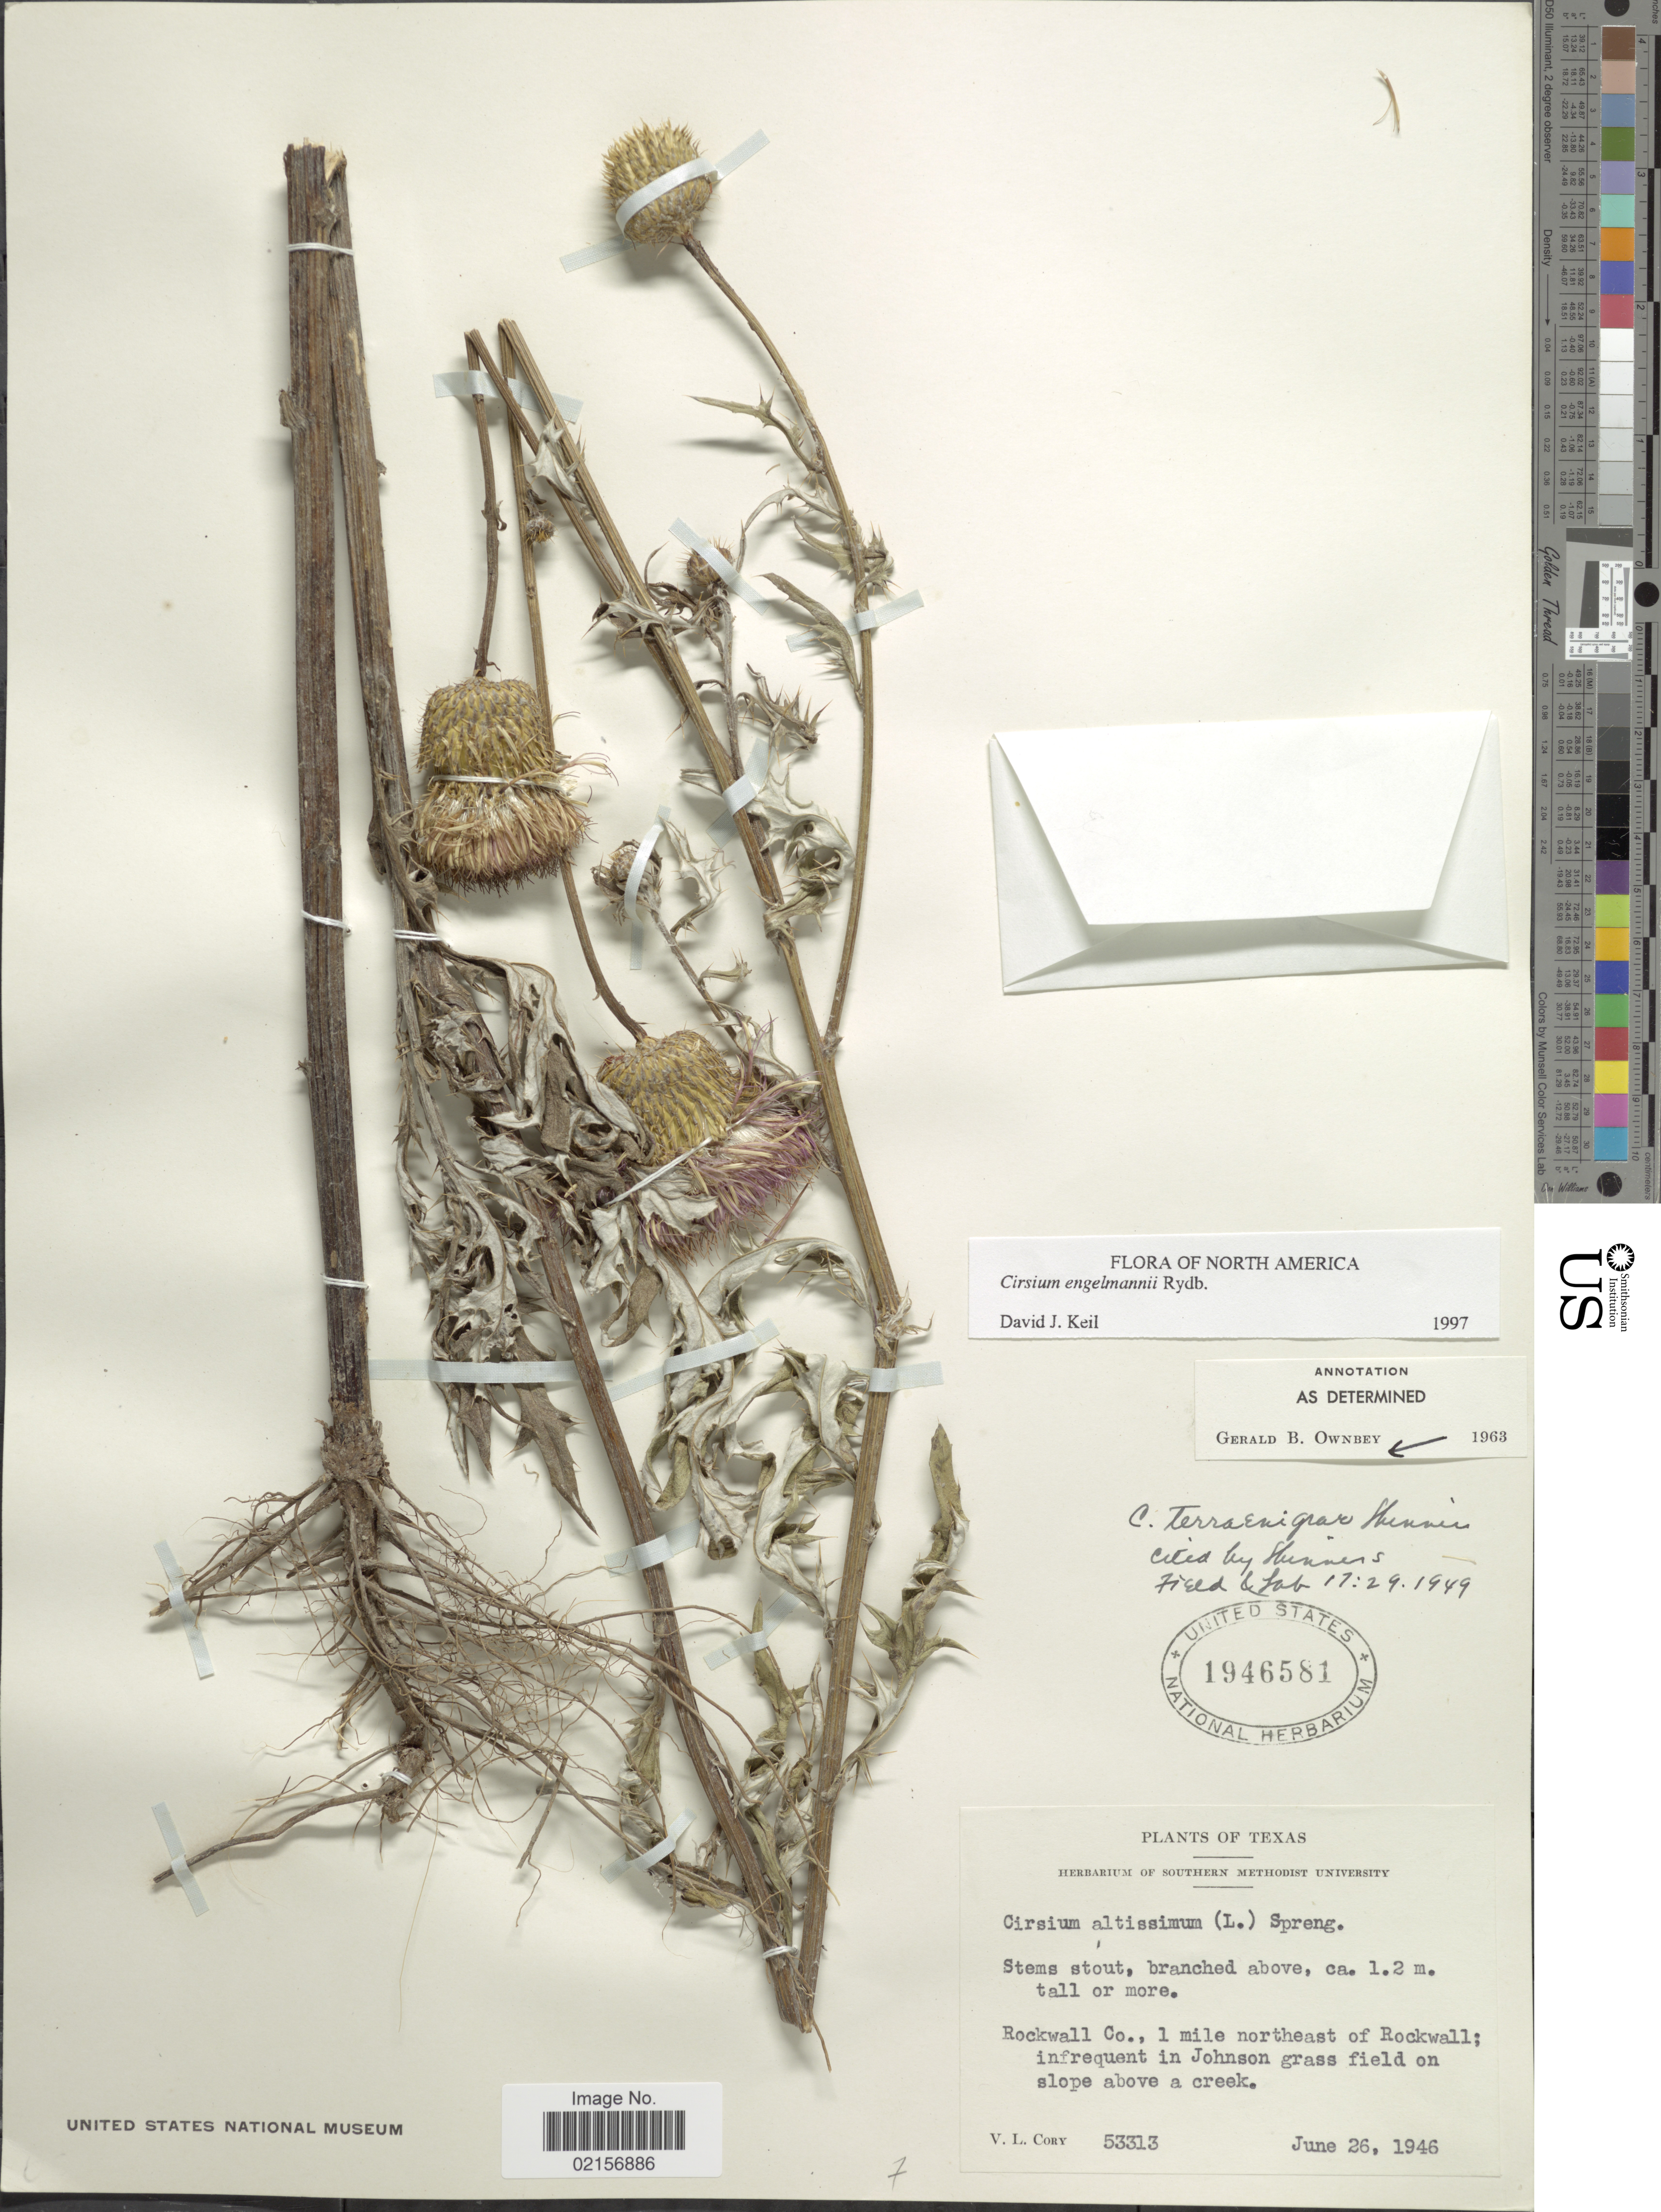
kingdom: Plantae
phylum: Tracheophyta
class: Magnoliopsida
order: Asterales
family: Asteraceae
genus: Cirsium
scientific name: Cirsium engelmannii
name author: Rydb.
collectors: V. Cory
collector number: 53313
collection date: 1946-06-26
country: United States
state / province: Texas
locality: Stems stout, brached above, Rockwall Co., 1 mile northeast of Rockwall, infrequent in Johnson grass field on slope above a creek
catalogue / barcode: US 1946581